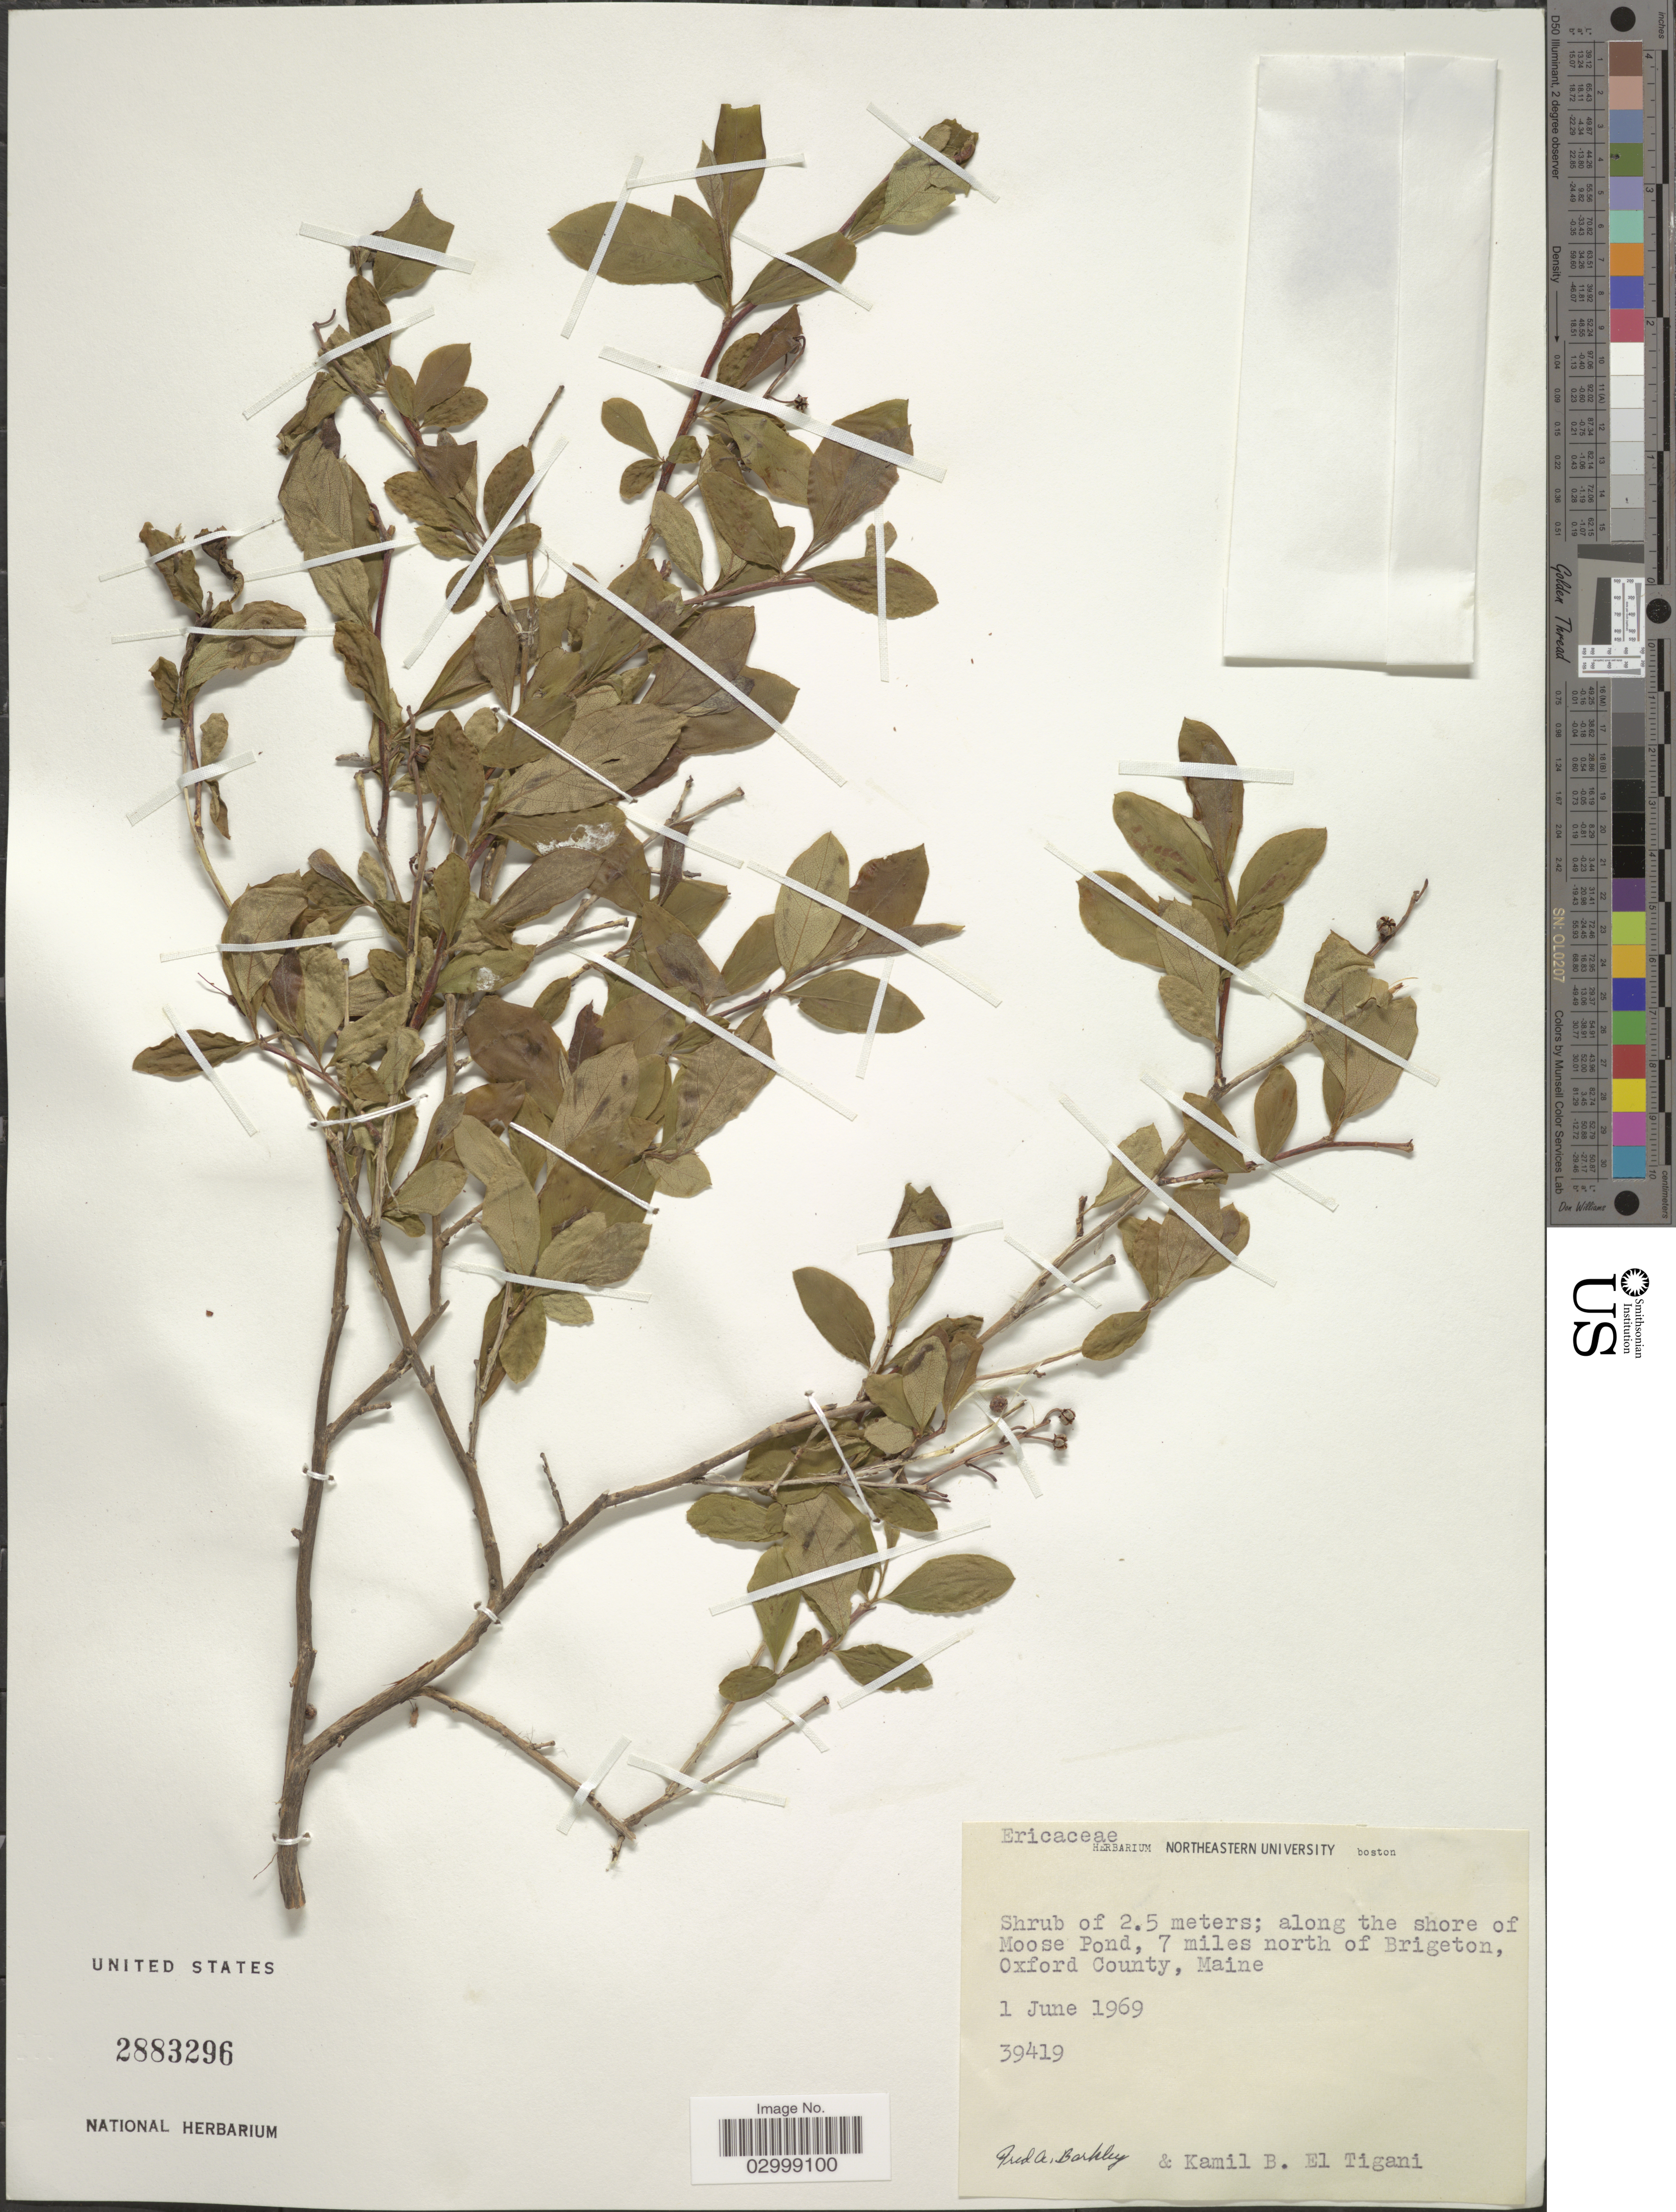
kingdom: Plantae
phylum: Tracheophyta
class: Magnoliopsida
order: Ericales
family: Ericaceae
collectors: F. A. Barkley & G. Bouthillette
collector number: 39419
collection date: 1969-06-01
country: United States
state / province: Maine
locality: Along the shore of Moose Pond, 7 Miles north of Brigeton, Oxford County, Maine.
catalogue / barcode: US 2883296